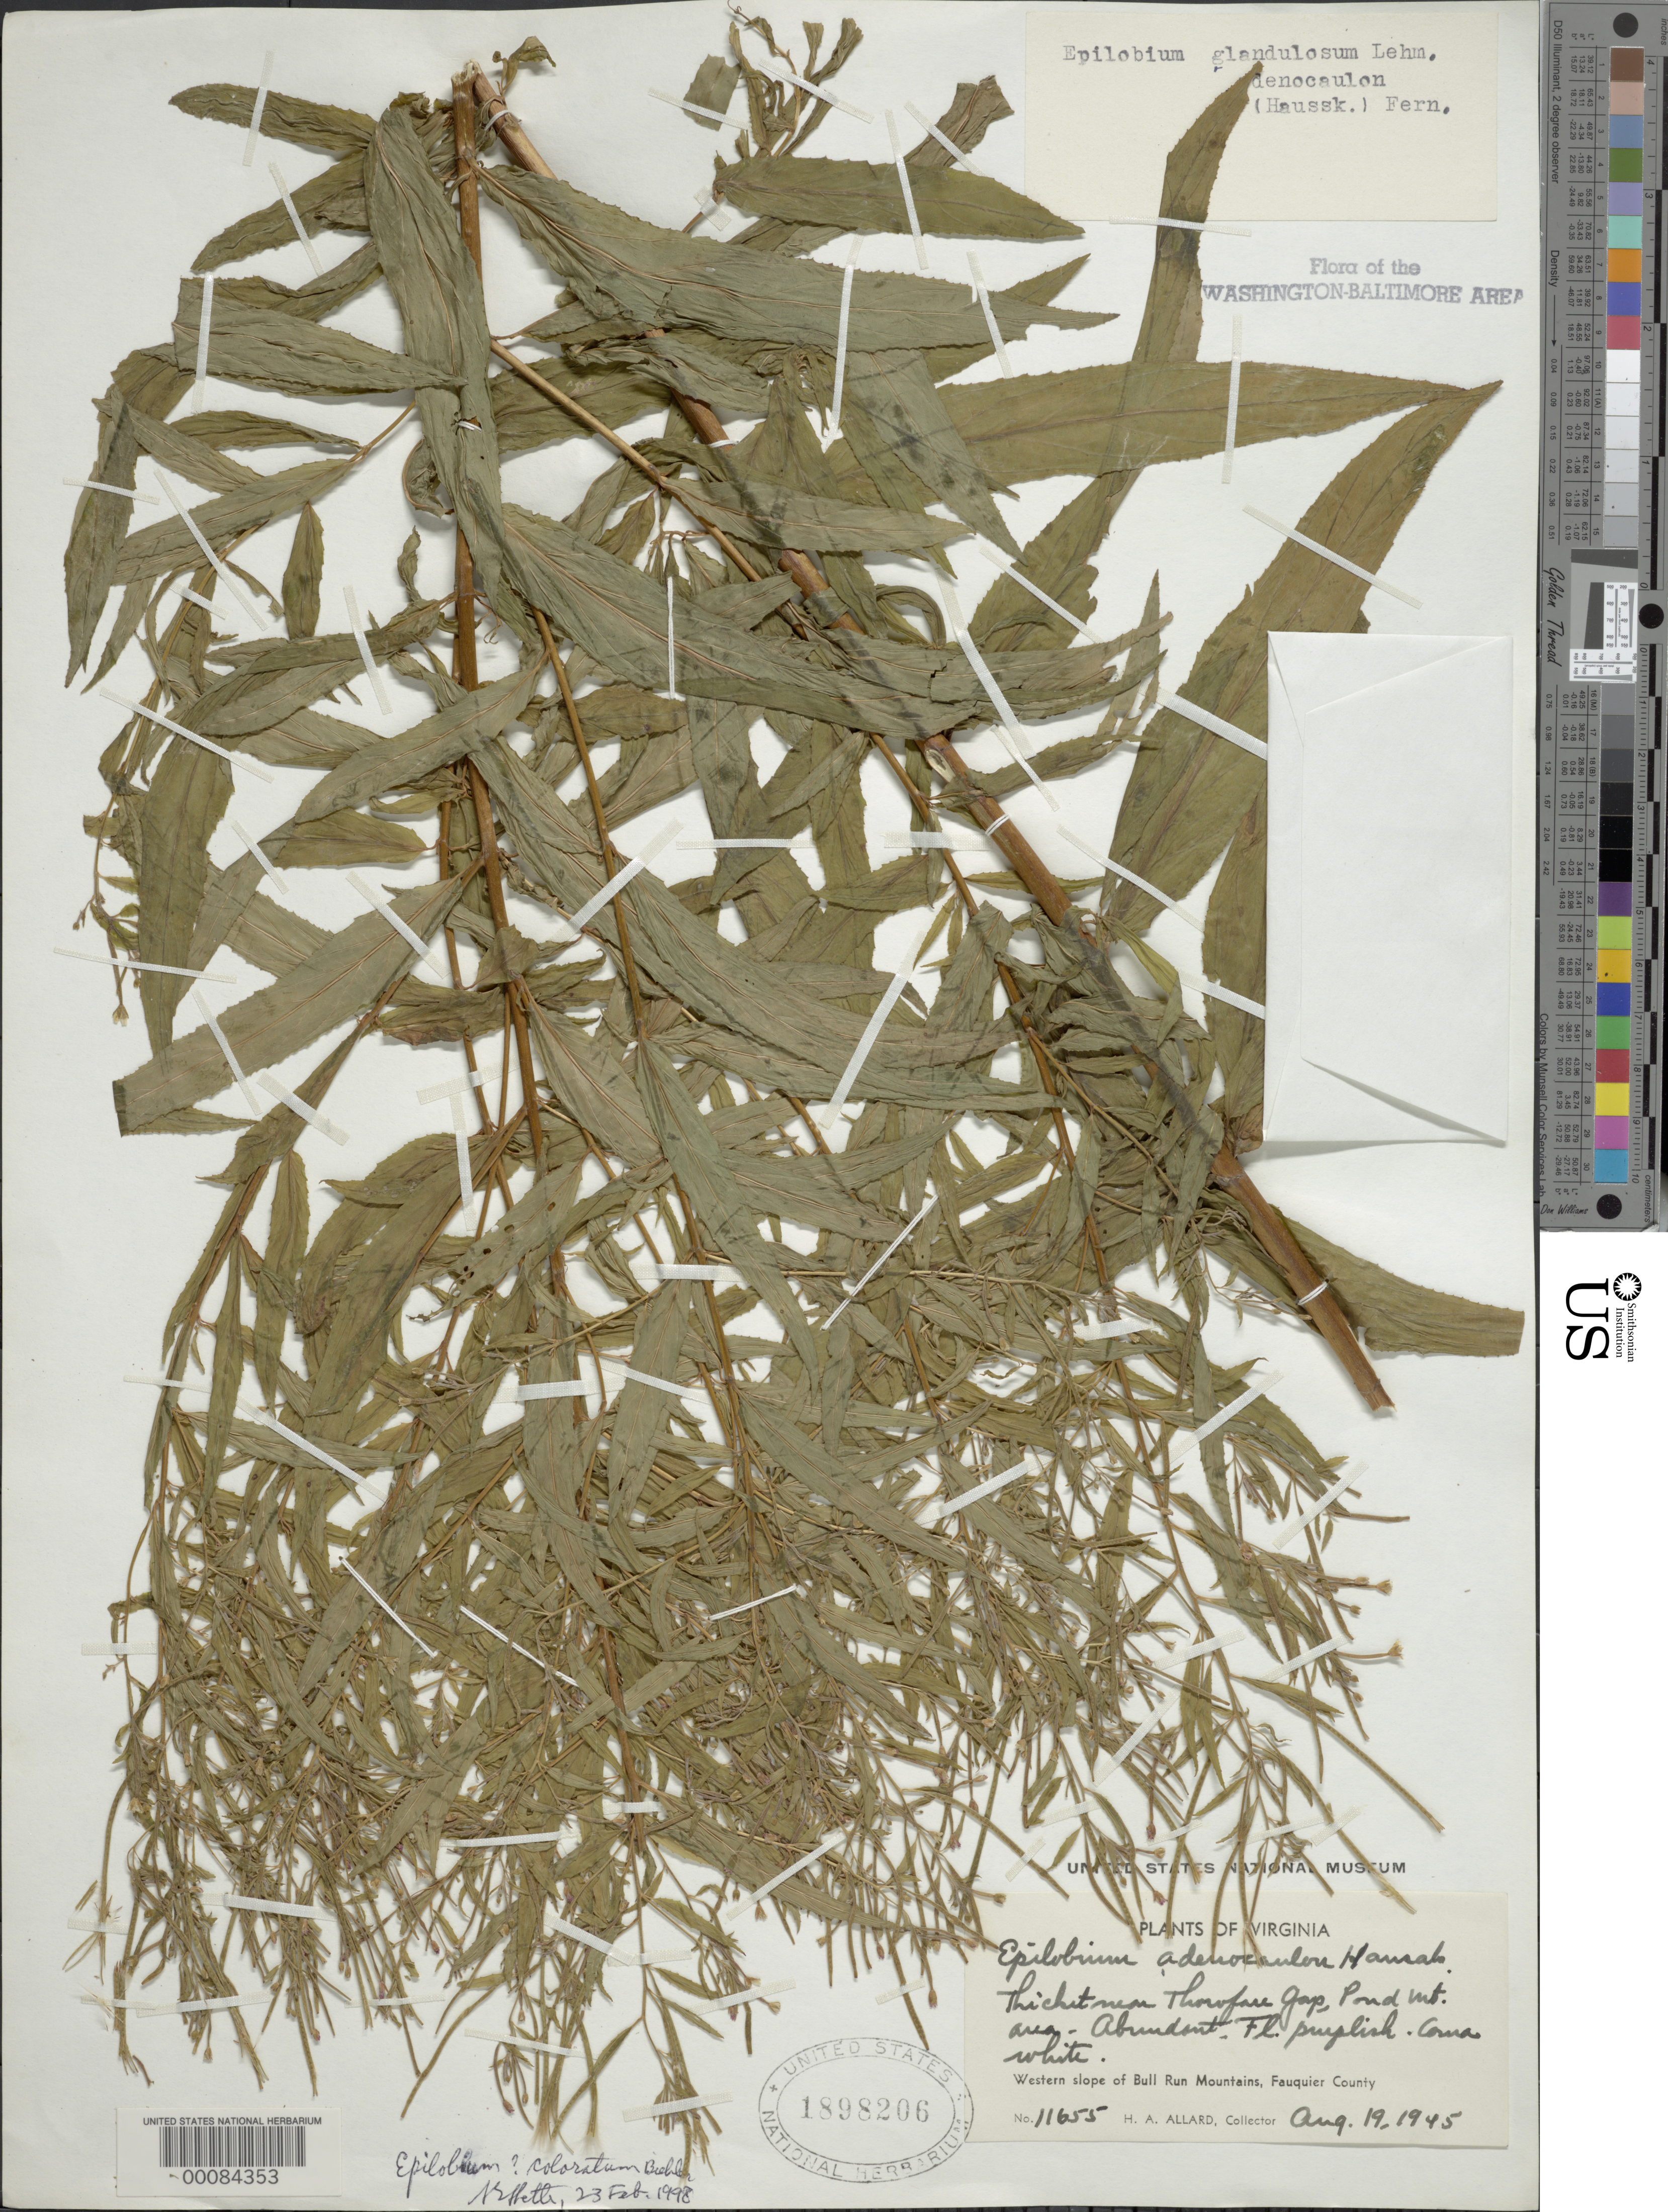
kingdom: Plantae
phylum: Tracheophyta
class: Magnoliopsida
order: Myrtales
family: Onagraceae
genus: Epilobium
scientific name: Epilobium coloratum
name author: Biehler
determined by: Shetler, Stanwyn G., (US), NMNH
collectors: H. A. Allard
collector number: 11655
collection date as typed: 19 Aug 1945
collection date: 1945-08-19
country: United States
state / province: Virginia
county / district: Fauquier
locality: Thorofare Gap Bull Run Mts.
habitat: Thicket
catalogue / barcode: US 1898206